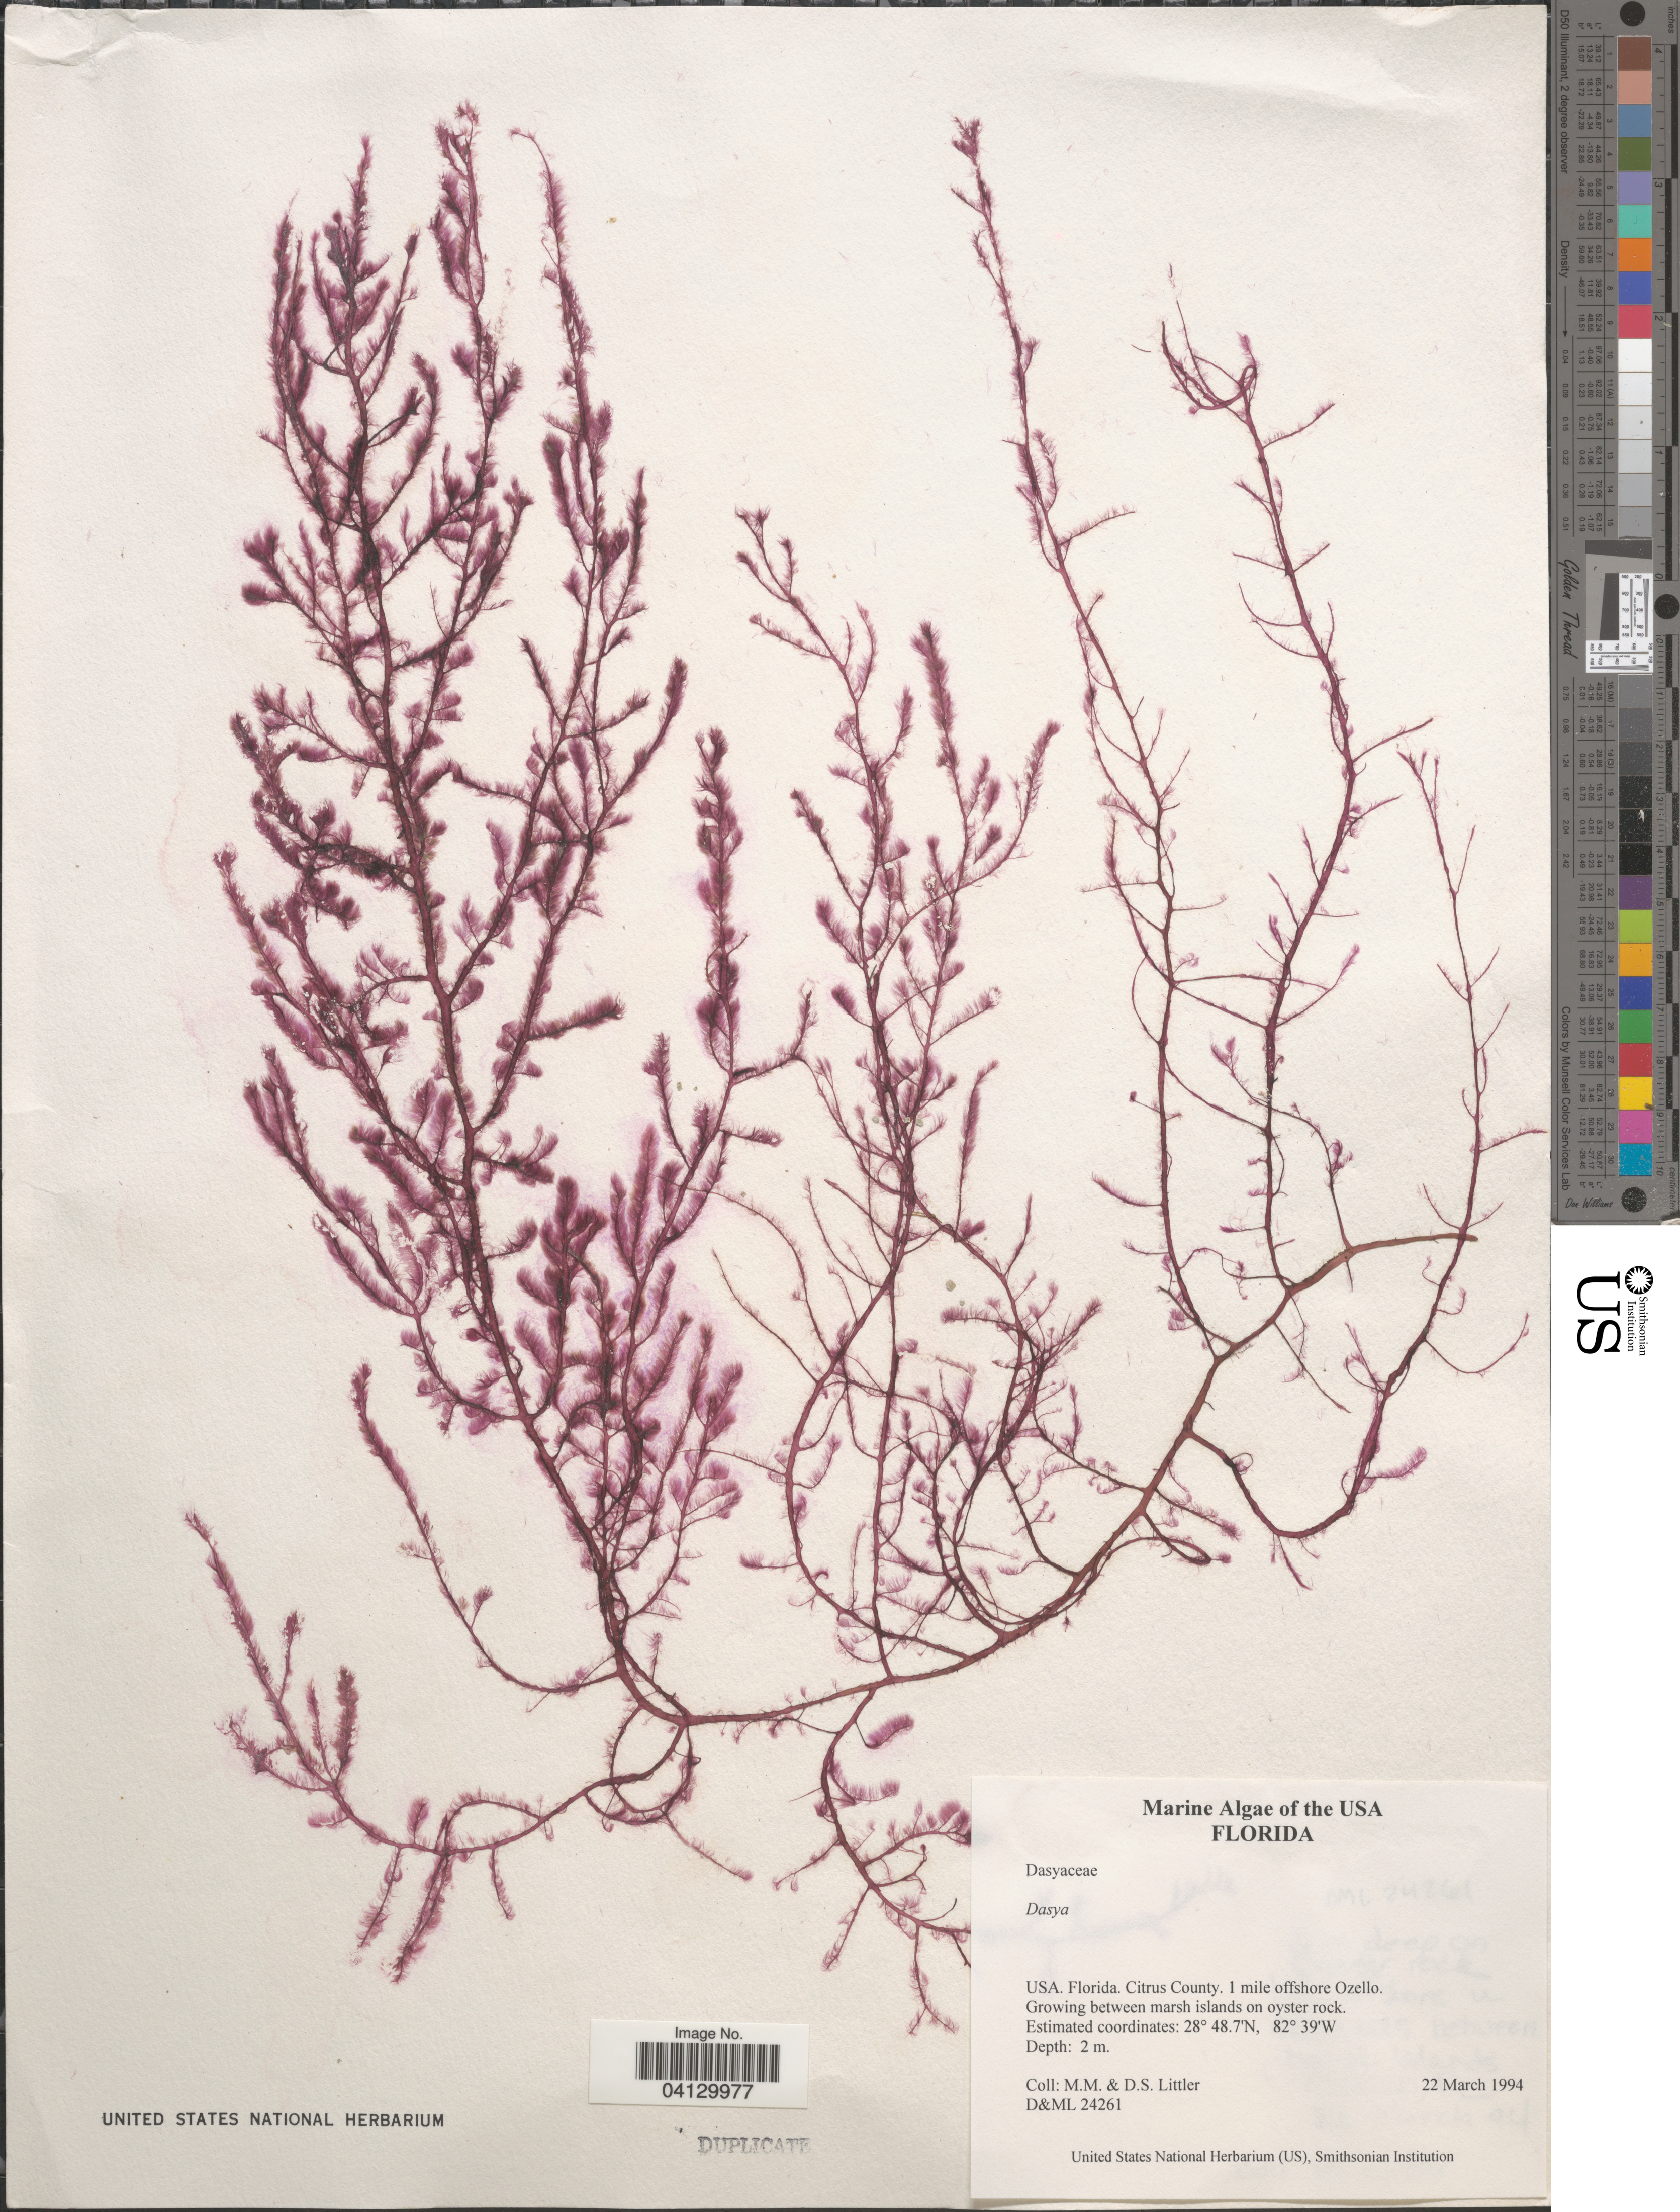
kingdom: Plantae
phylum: Rhodophyta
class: Florideophyceae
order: Ceramiales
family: Dasyaceae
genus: Dasya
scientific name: Dasya sp.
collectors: D. S. Littler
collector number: D&ML24261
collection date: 1994-03-22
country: United States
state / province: Florida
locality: Citrus County. 1 mile offshore Ozello.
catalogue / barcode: US 328841